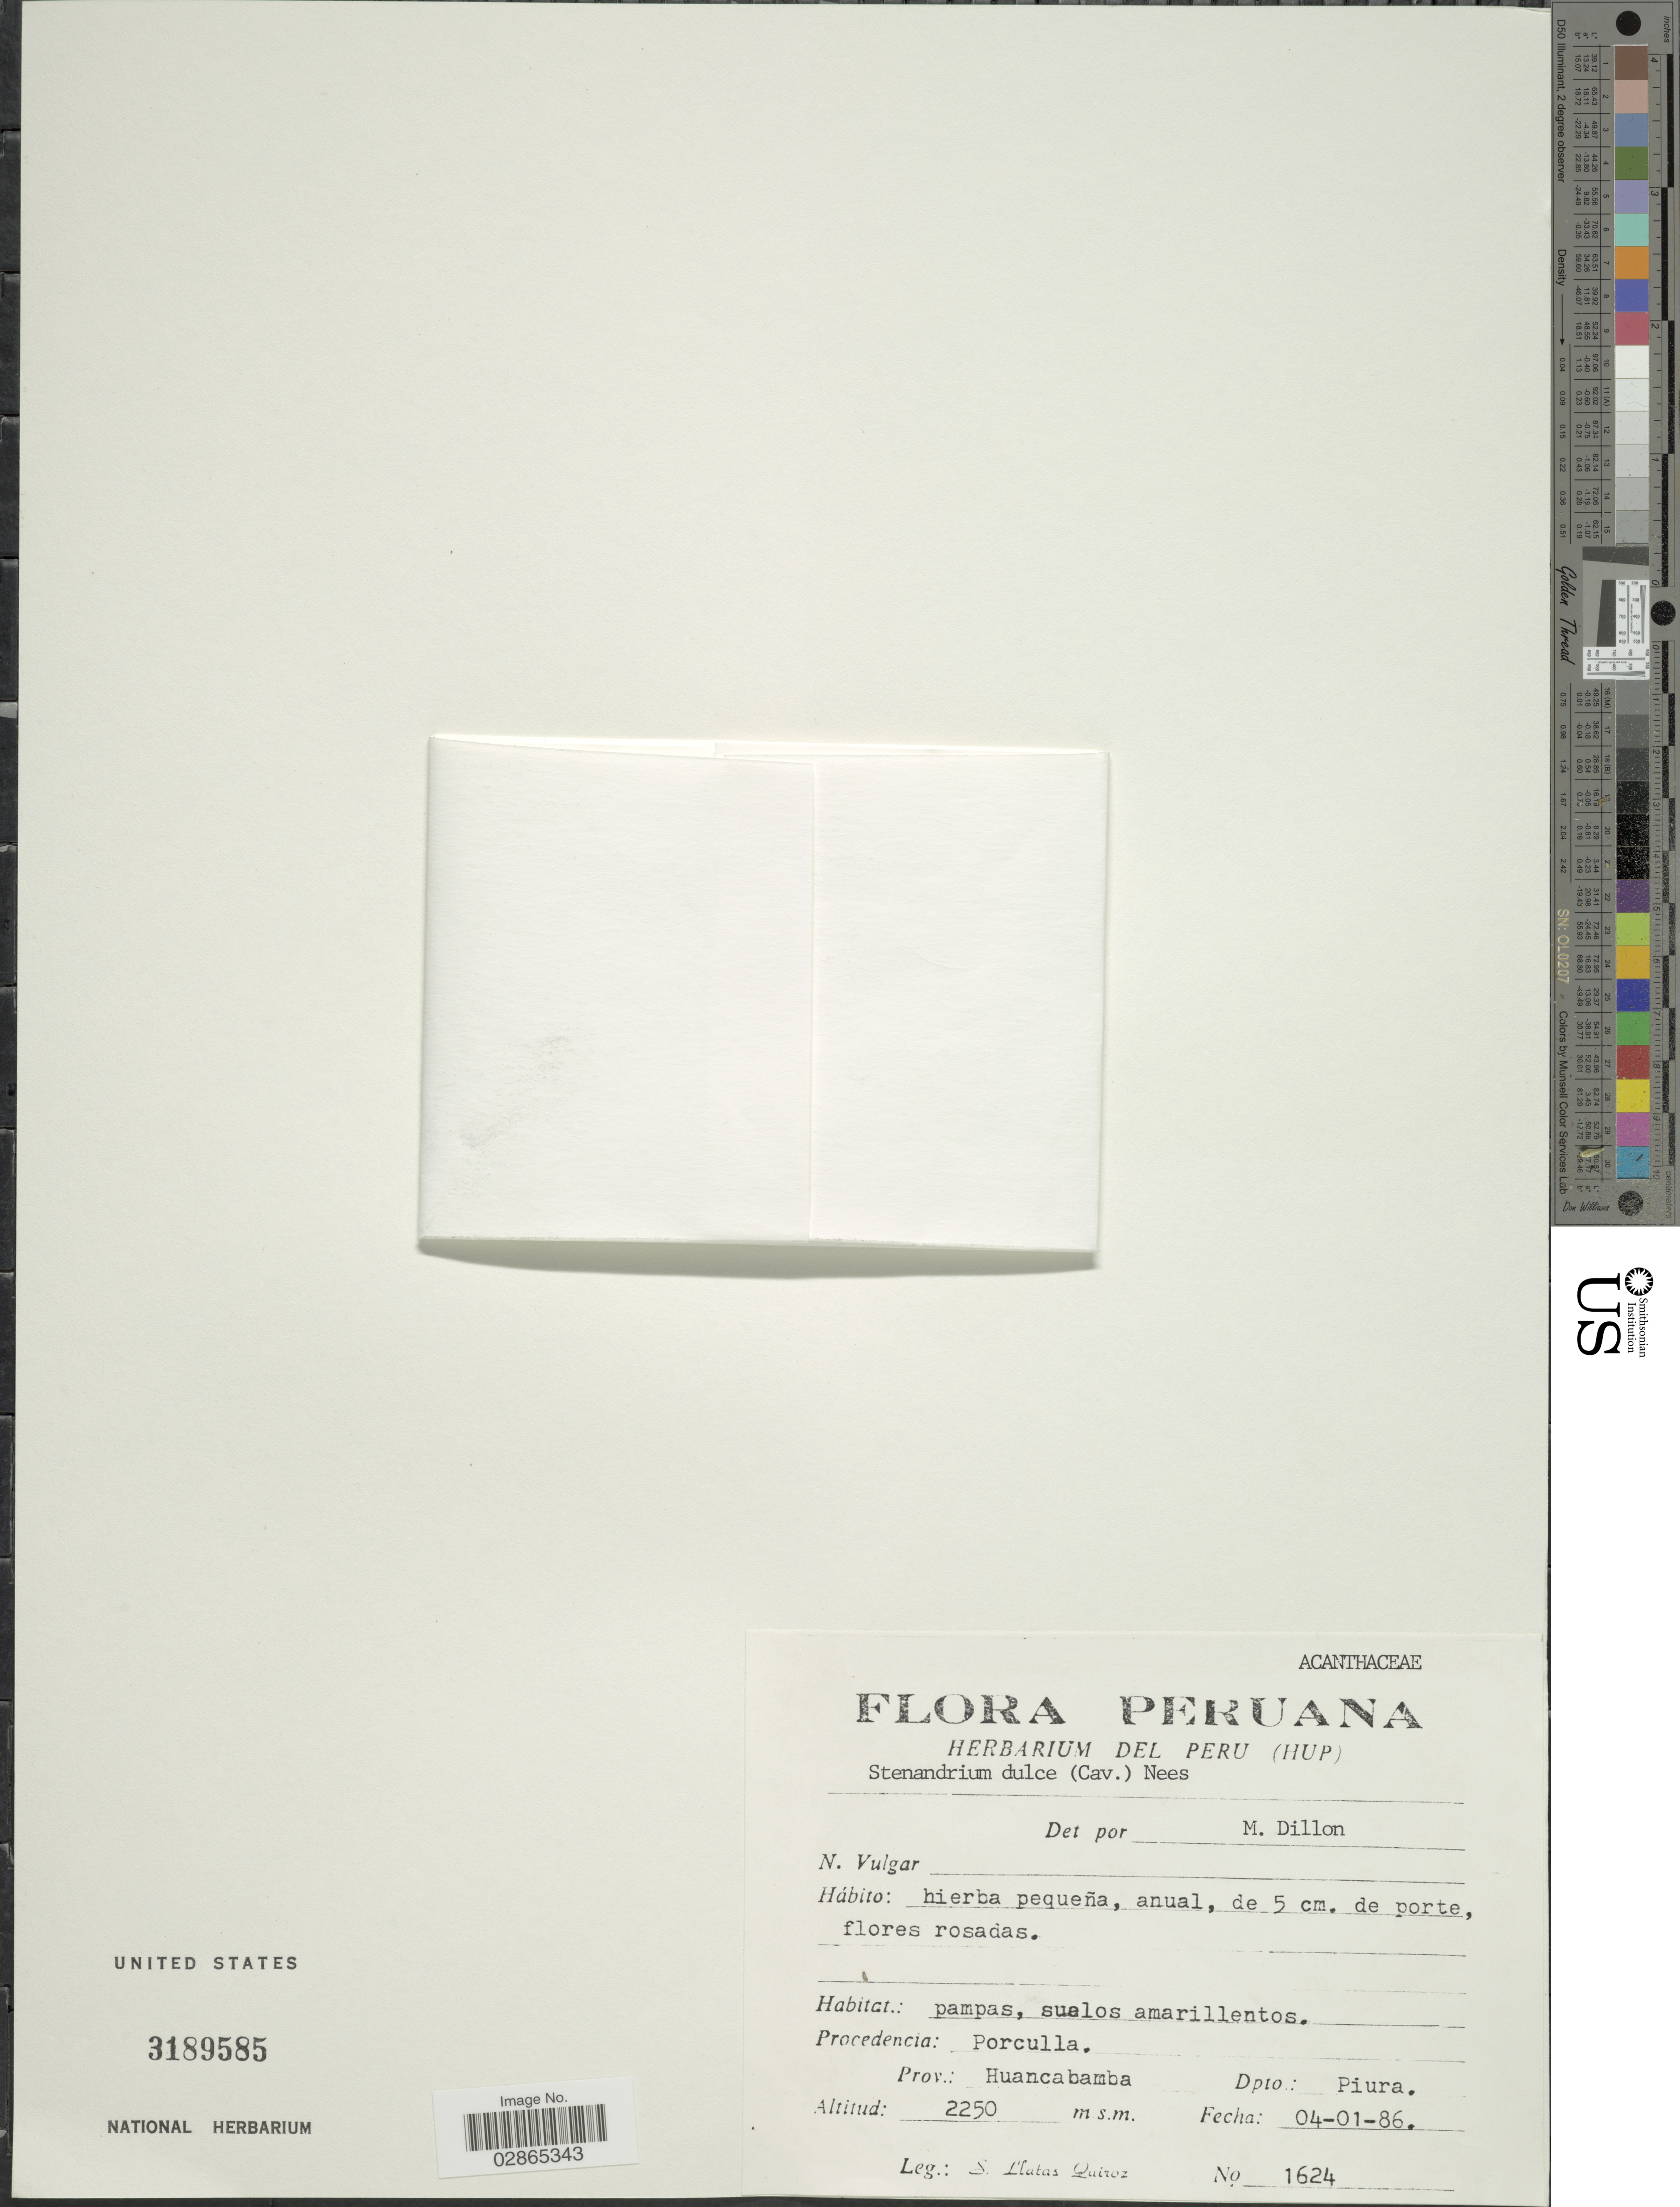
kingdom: Plantae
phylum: Tracheophyta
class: Magnoliopsida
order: Lamiales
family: Acanthaceae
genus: Stenandrium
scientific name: Stenandrium dulce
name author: (Cav.) Nees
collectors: S. L. Quiroz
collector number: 1624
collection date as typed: Transcribed d/m/y: 4/1/86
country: Peru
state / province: Piura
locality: Porculla. Prov.: Huancabamba. Dpto.: Piura.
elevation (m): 2250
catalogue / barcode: US 3189585